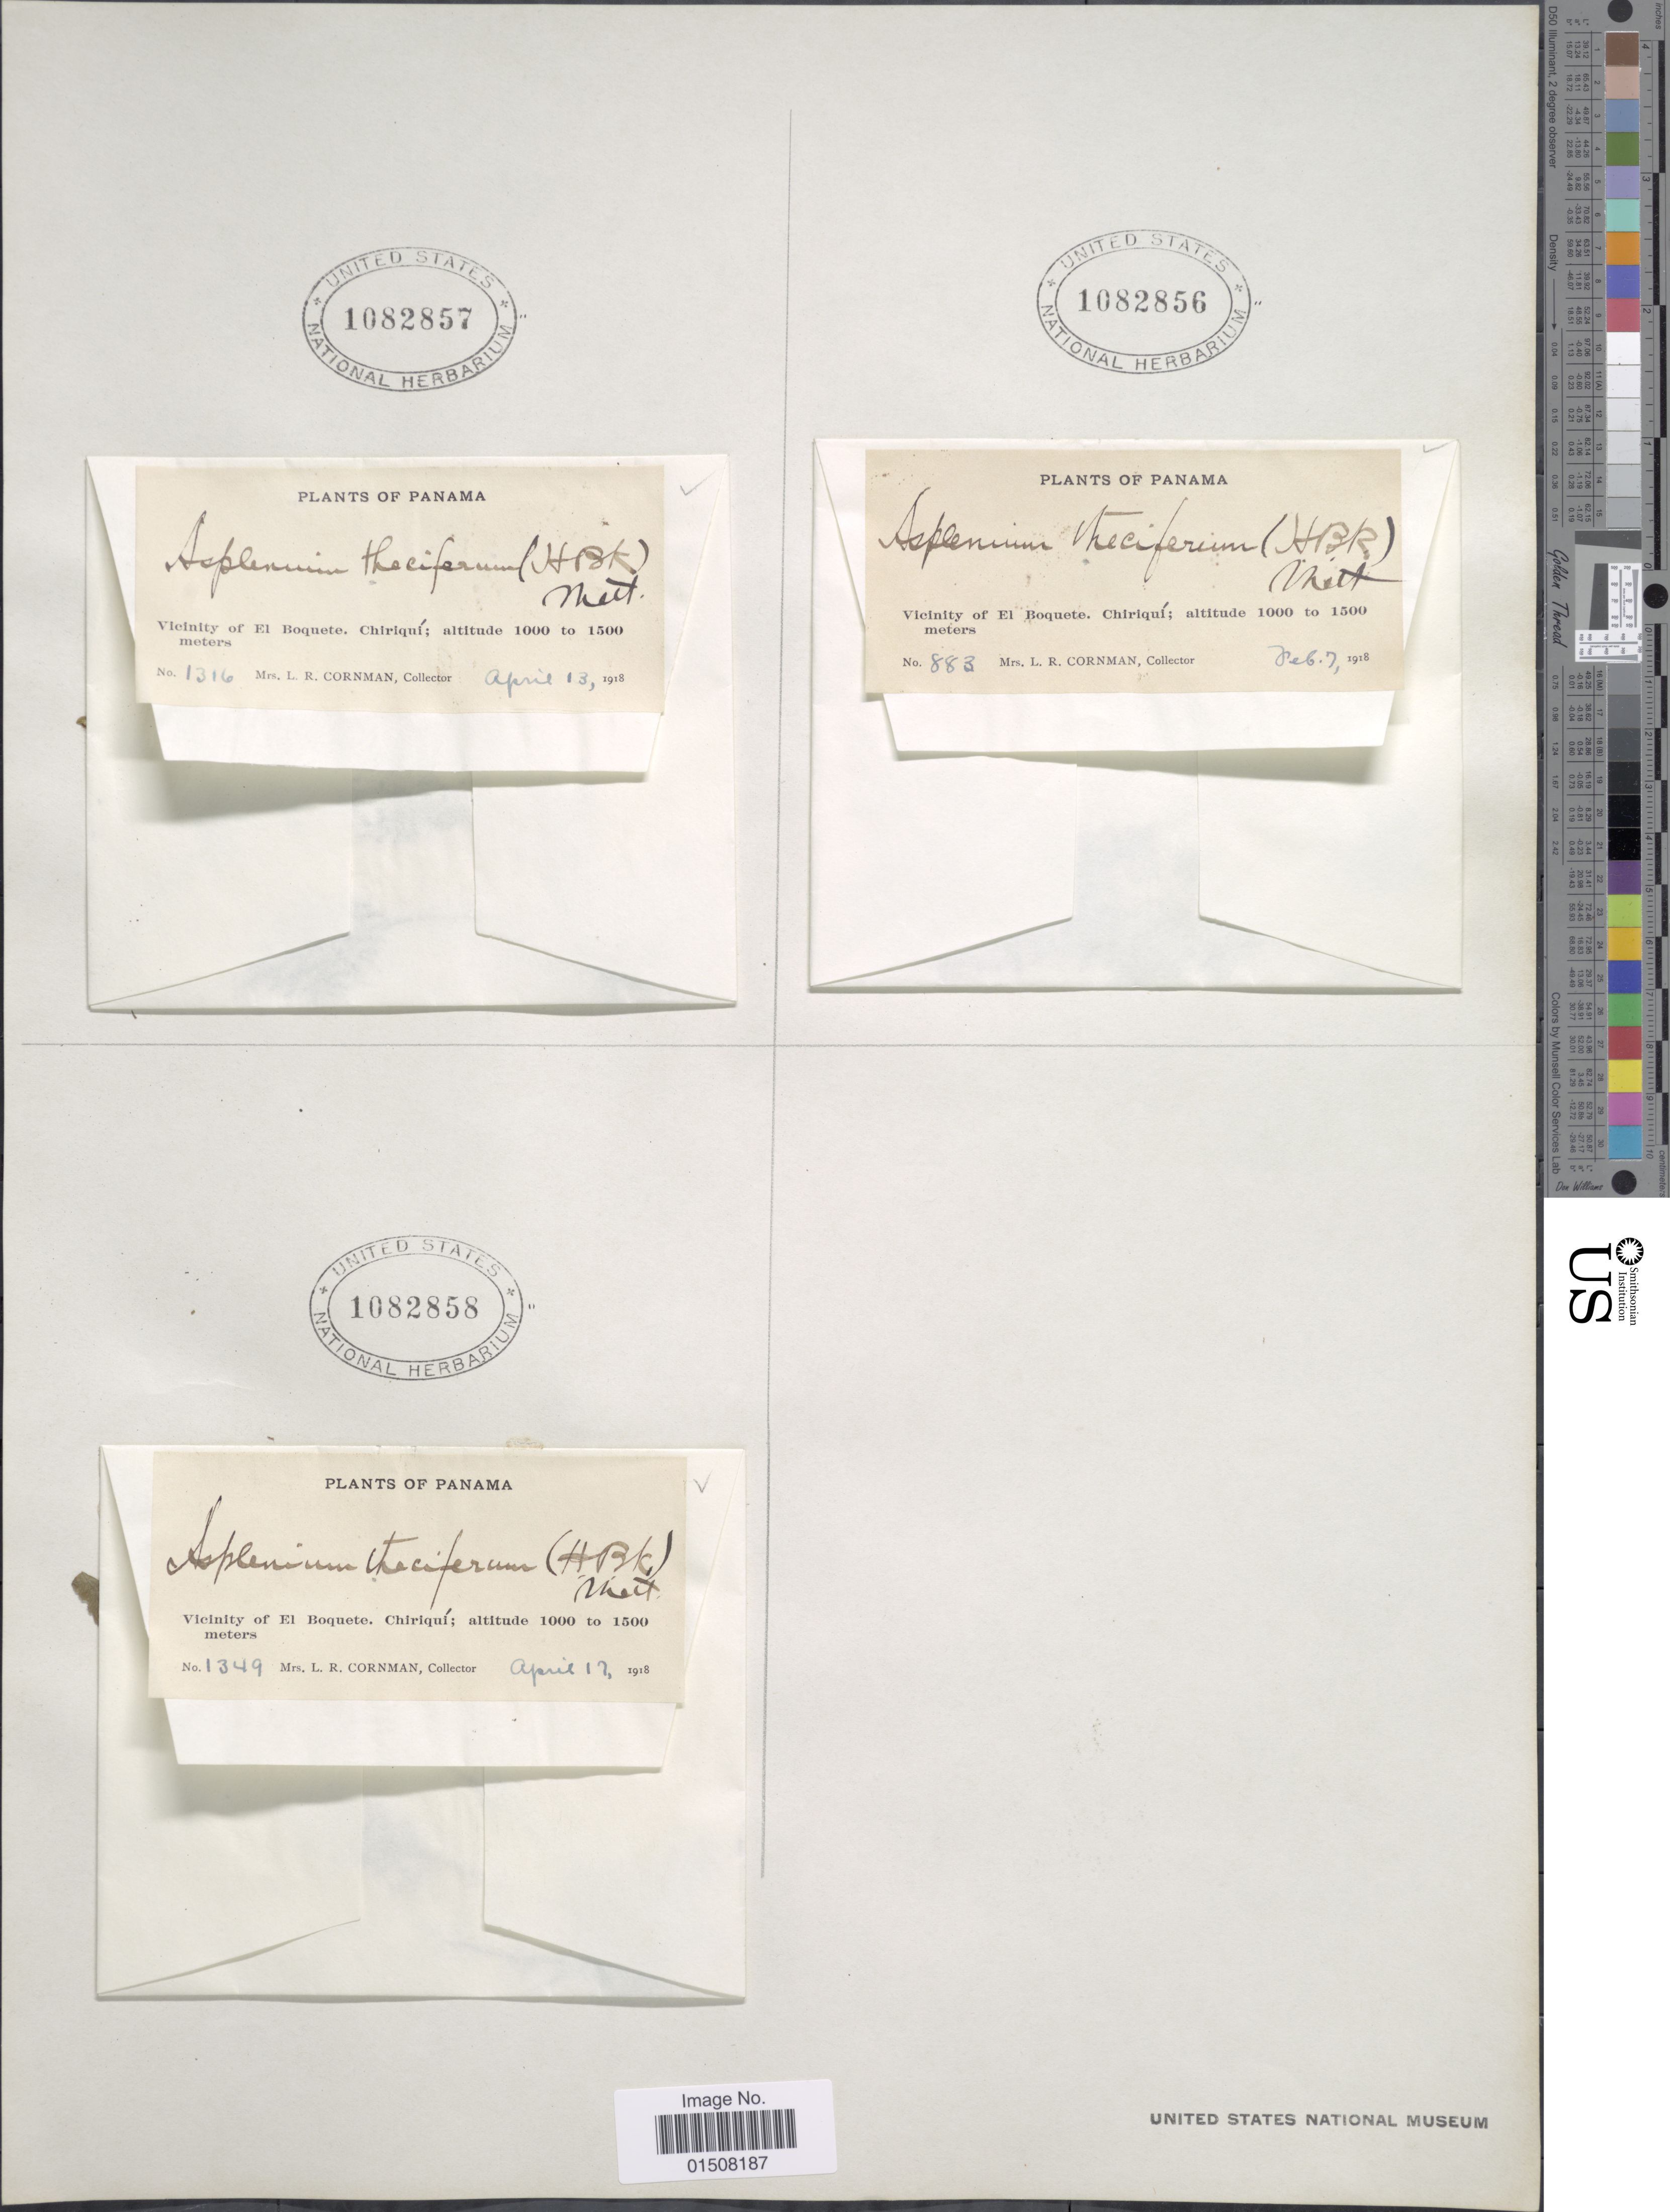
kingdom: Plantae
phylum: Tracheophyta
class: Polypodiopsida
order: Polypodiales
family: Aspleniaceae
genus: Asplenium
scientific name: Asplenium theciferum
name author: (Kunth) Mett.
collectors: L. Cornman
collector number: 883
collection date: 1918-02-07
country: Panama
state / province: Chiriqui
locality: Vicinity of El Boquete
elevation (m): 1000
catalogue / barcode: US 1082856-3